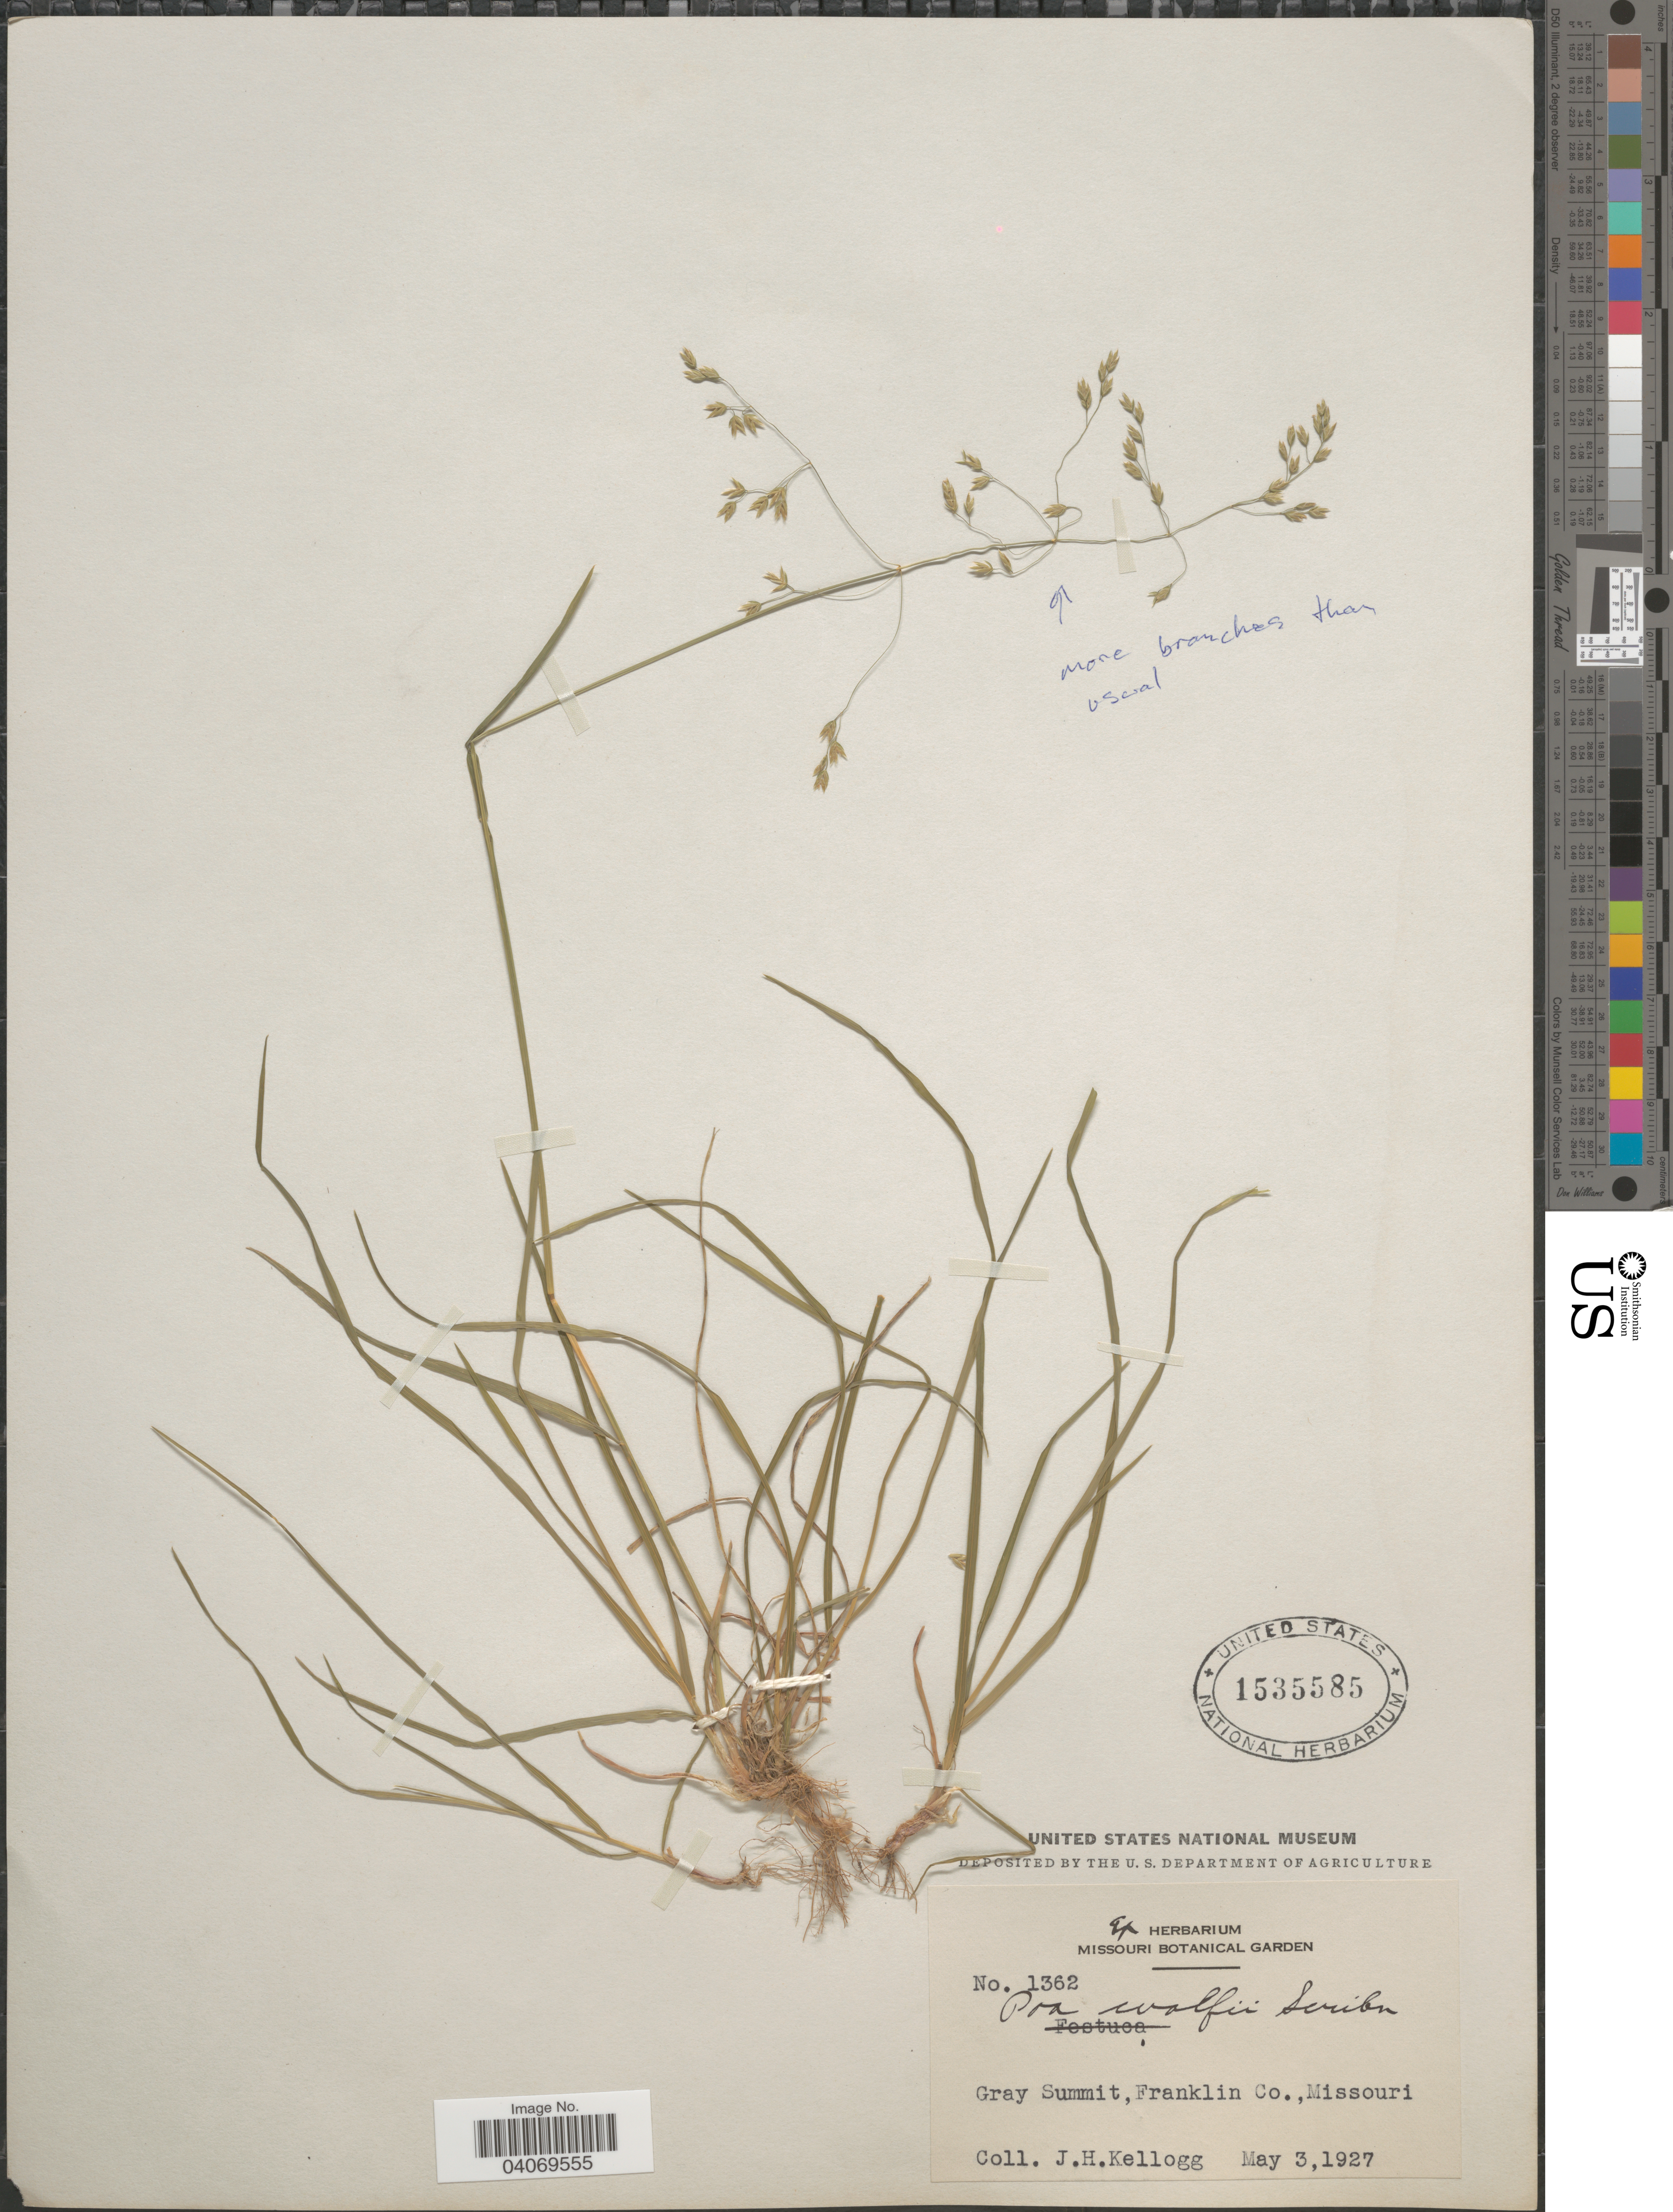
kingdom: Plantae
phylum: Tracheophyta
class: Liliopsida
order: Poales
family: Poaceae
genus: Poa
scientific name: Poa wolfii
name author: Scribn.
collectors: J. H. Kellogg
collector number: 1362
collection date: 1927-05-03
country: United States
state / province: Missouri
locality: Gray Summit,Franklin Co.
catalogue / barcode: US 1535585